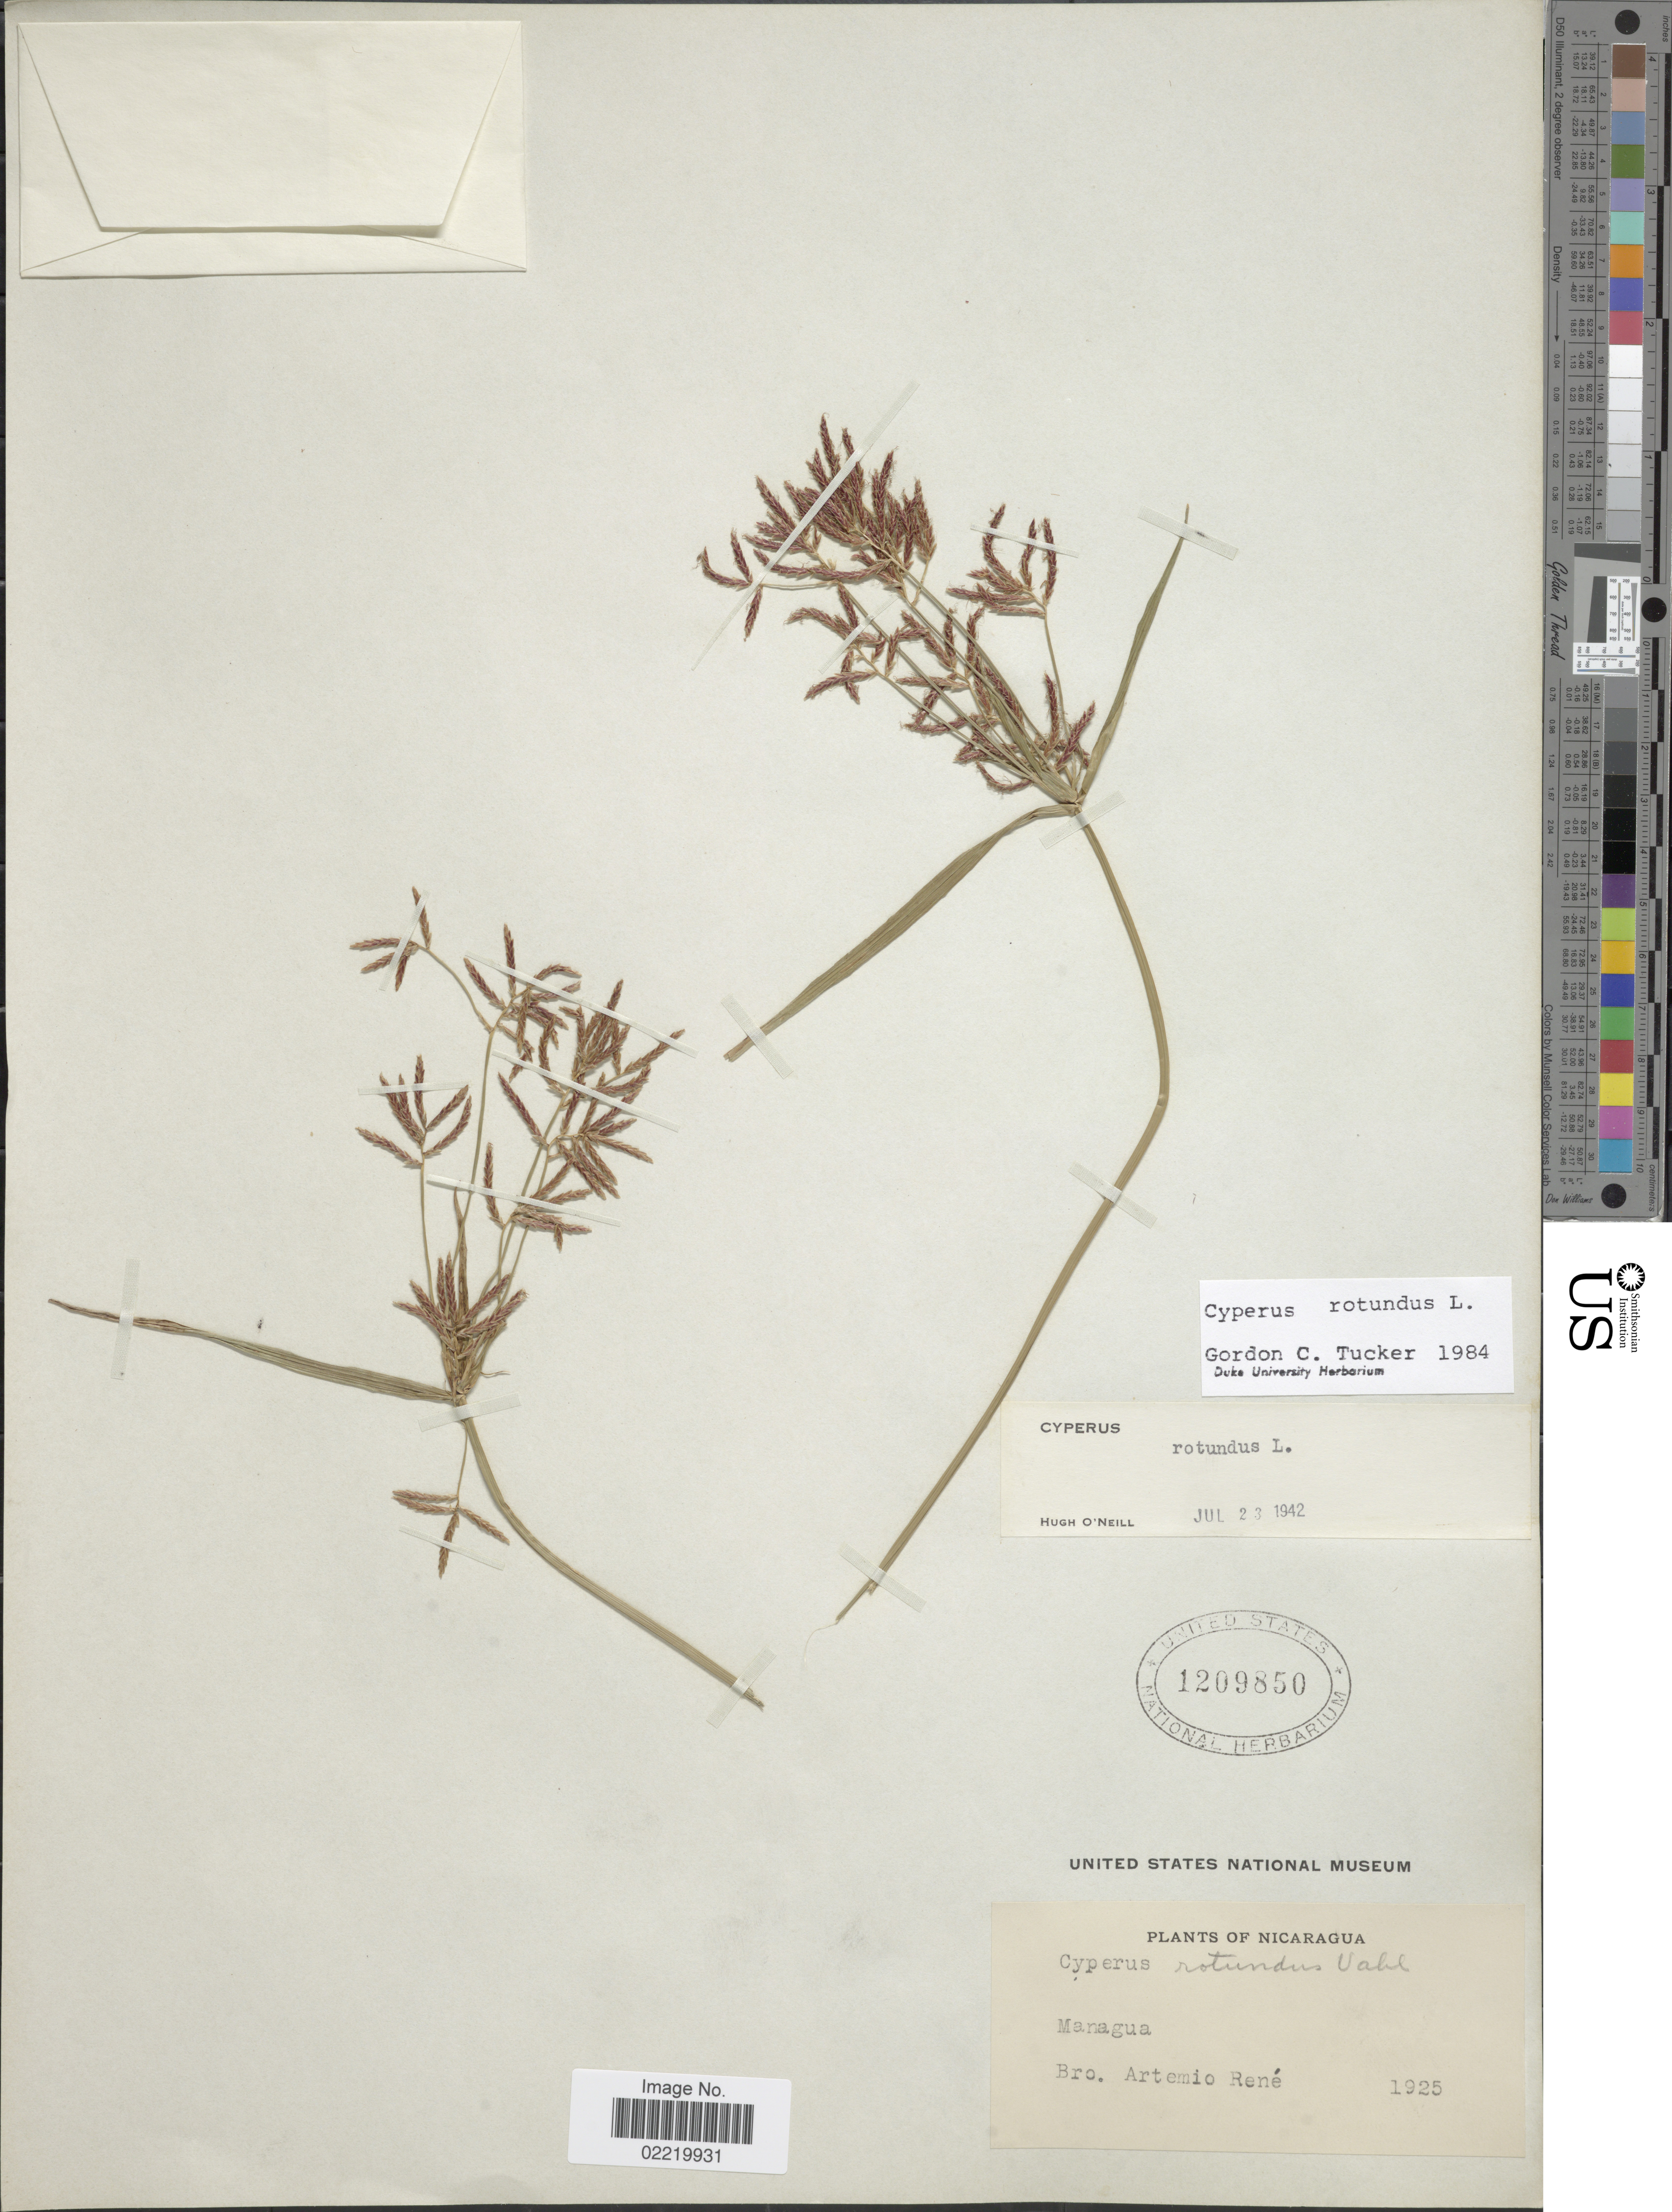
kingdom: Plantae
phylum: Tracheophyta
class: Liliopsida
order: Poales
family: Cyperaceae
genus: Cyperus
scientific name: Cyperus rotundus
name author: L.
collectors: B. Rene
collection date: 1925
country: Nicaragua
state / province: Managua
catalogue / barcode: US 1209850